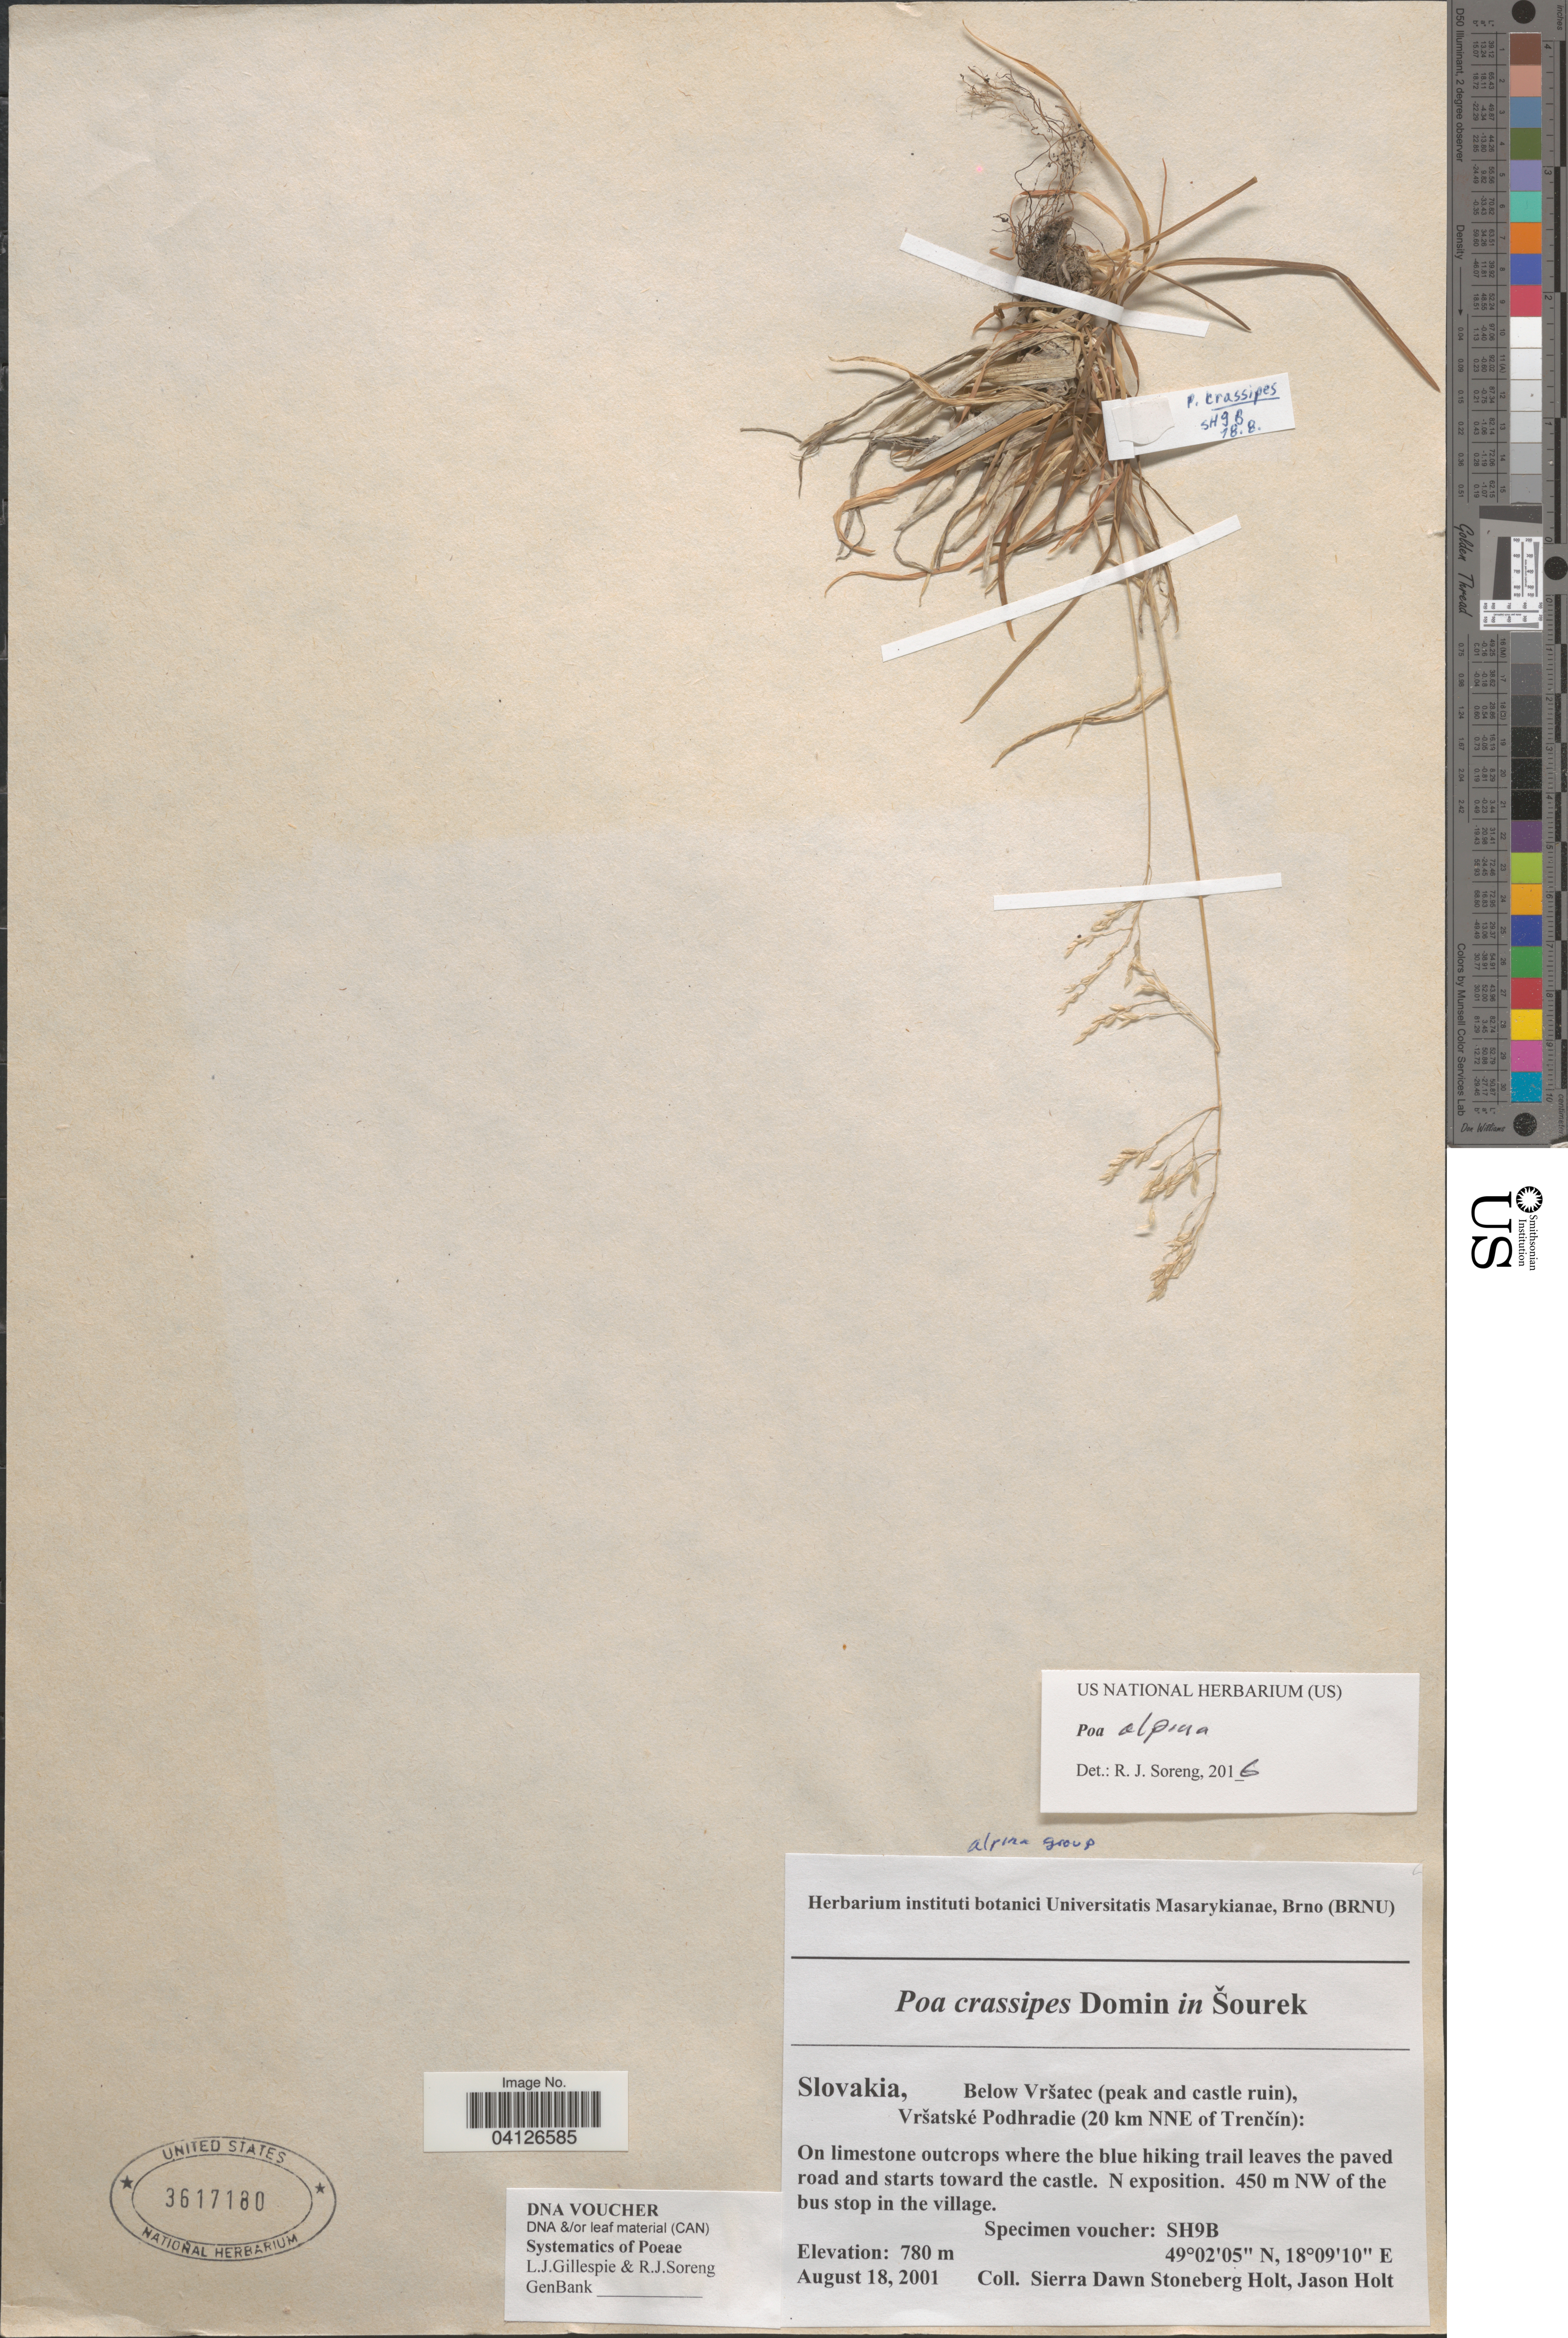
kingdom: Plantae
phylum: Tracheophyta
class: Liliopsida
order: Poales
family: Poaceae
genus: Poa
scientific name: Poa alpina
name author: L.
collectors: S. Holt & J. A. Holt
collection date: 2001-08-18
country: Slovakia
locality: Slovakia, Below Vršatec (peak and castle ruin): Vršatské Podhradie (20 km NNE of Trenčín): On limestone outcrops where the blue hiking trail leaves the paved road and starts toward the castle. N exposition. 450 m NW of the bus stop in the village.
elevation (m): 780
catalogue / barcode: US 3617180